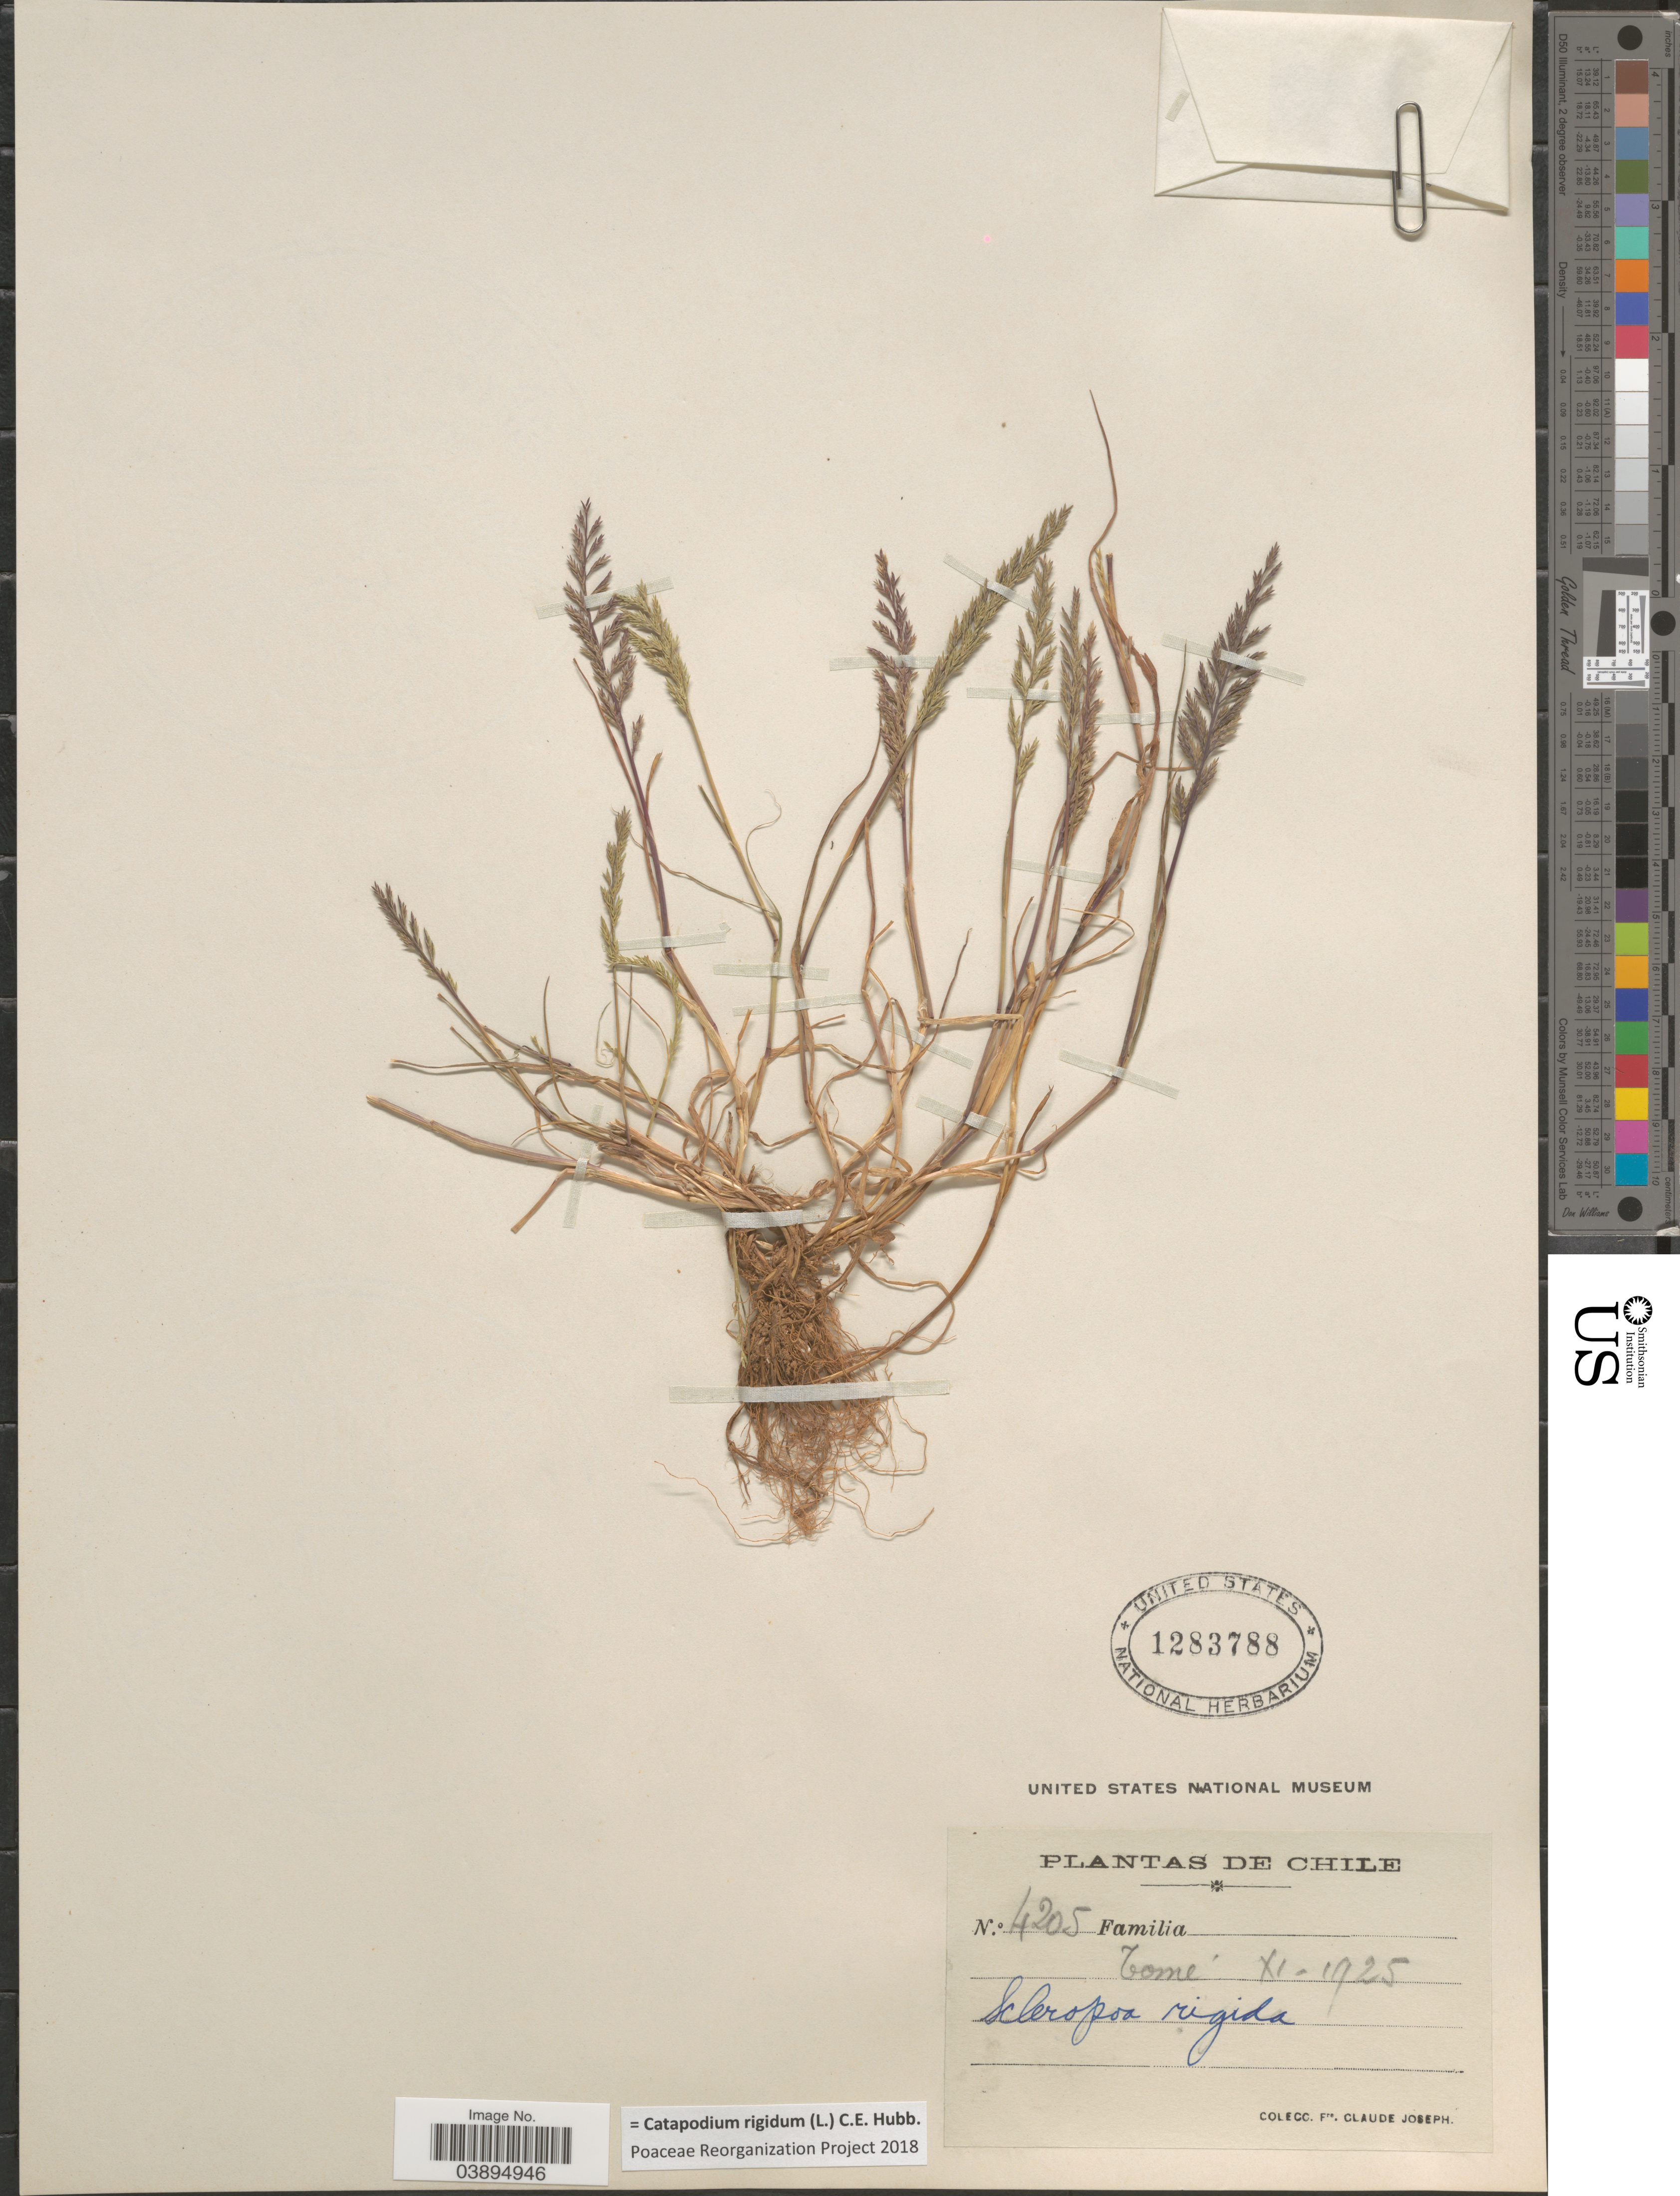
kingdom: Plantae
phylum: Tracheophyta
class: Liliopsida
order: Poales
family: Poaceae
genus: Catapodium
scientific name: Catapodium rigidum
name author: (L.) C.E. Hubb.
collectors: Bro. Claude-Joseph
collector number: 4205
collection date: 1925-11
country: Chile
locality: Tome.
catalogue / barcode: US 1283788